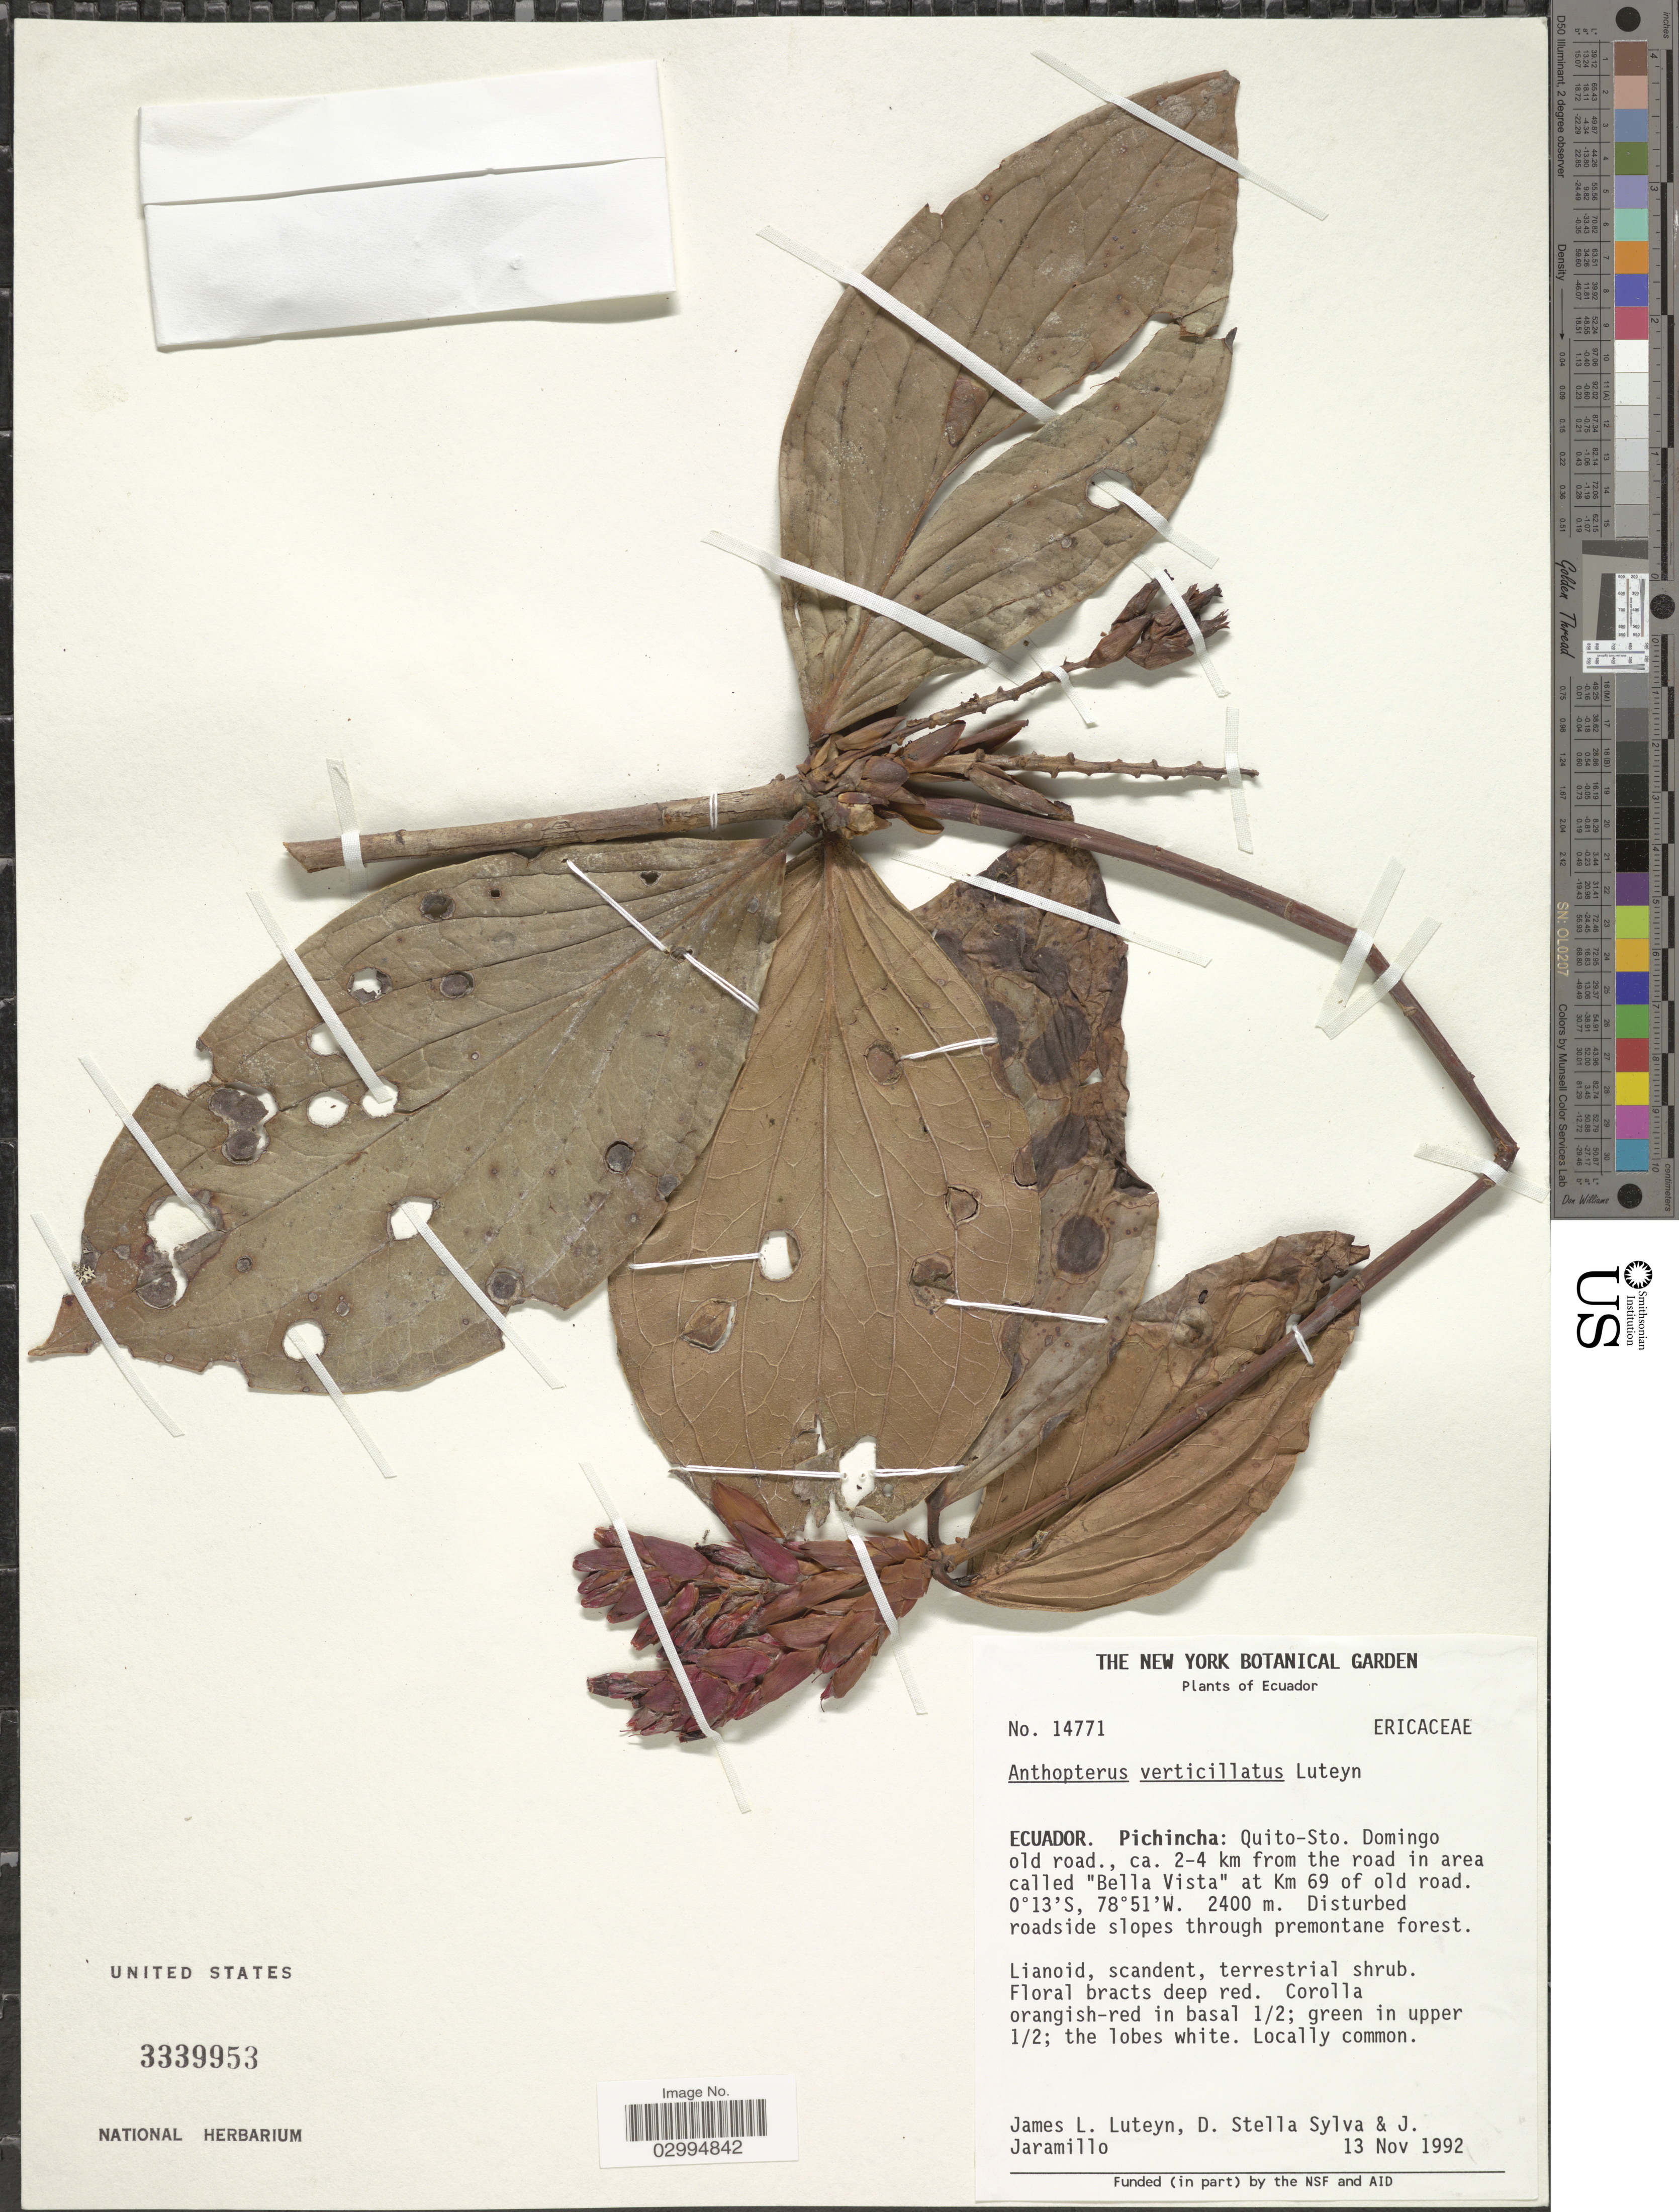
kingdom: Plantae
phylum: Tracheophyta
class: Magnoliopsida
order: Ericales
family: Ericaceae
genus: Anthopterus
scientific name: Anthopterus verticillatus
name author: Luteyn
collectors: J. Luteyn, D. Sylva & J. Jaramillo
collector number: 14771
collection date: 1992-11-13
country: Ecuador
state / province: Pichincha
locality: Quito-Sto. Domingo old road., ca. 2-4 km from the road in area called "Bella Vista" at Km 69 of old road.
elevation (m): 2400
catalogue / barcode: US 3339953